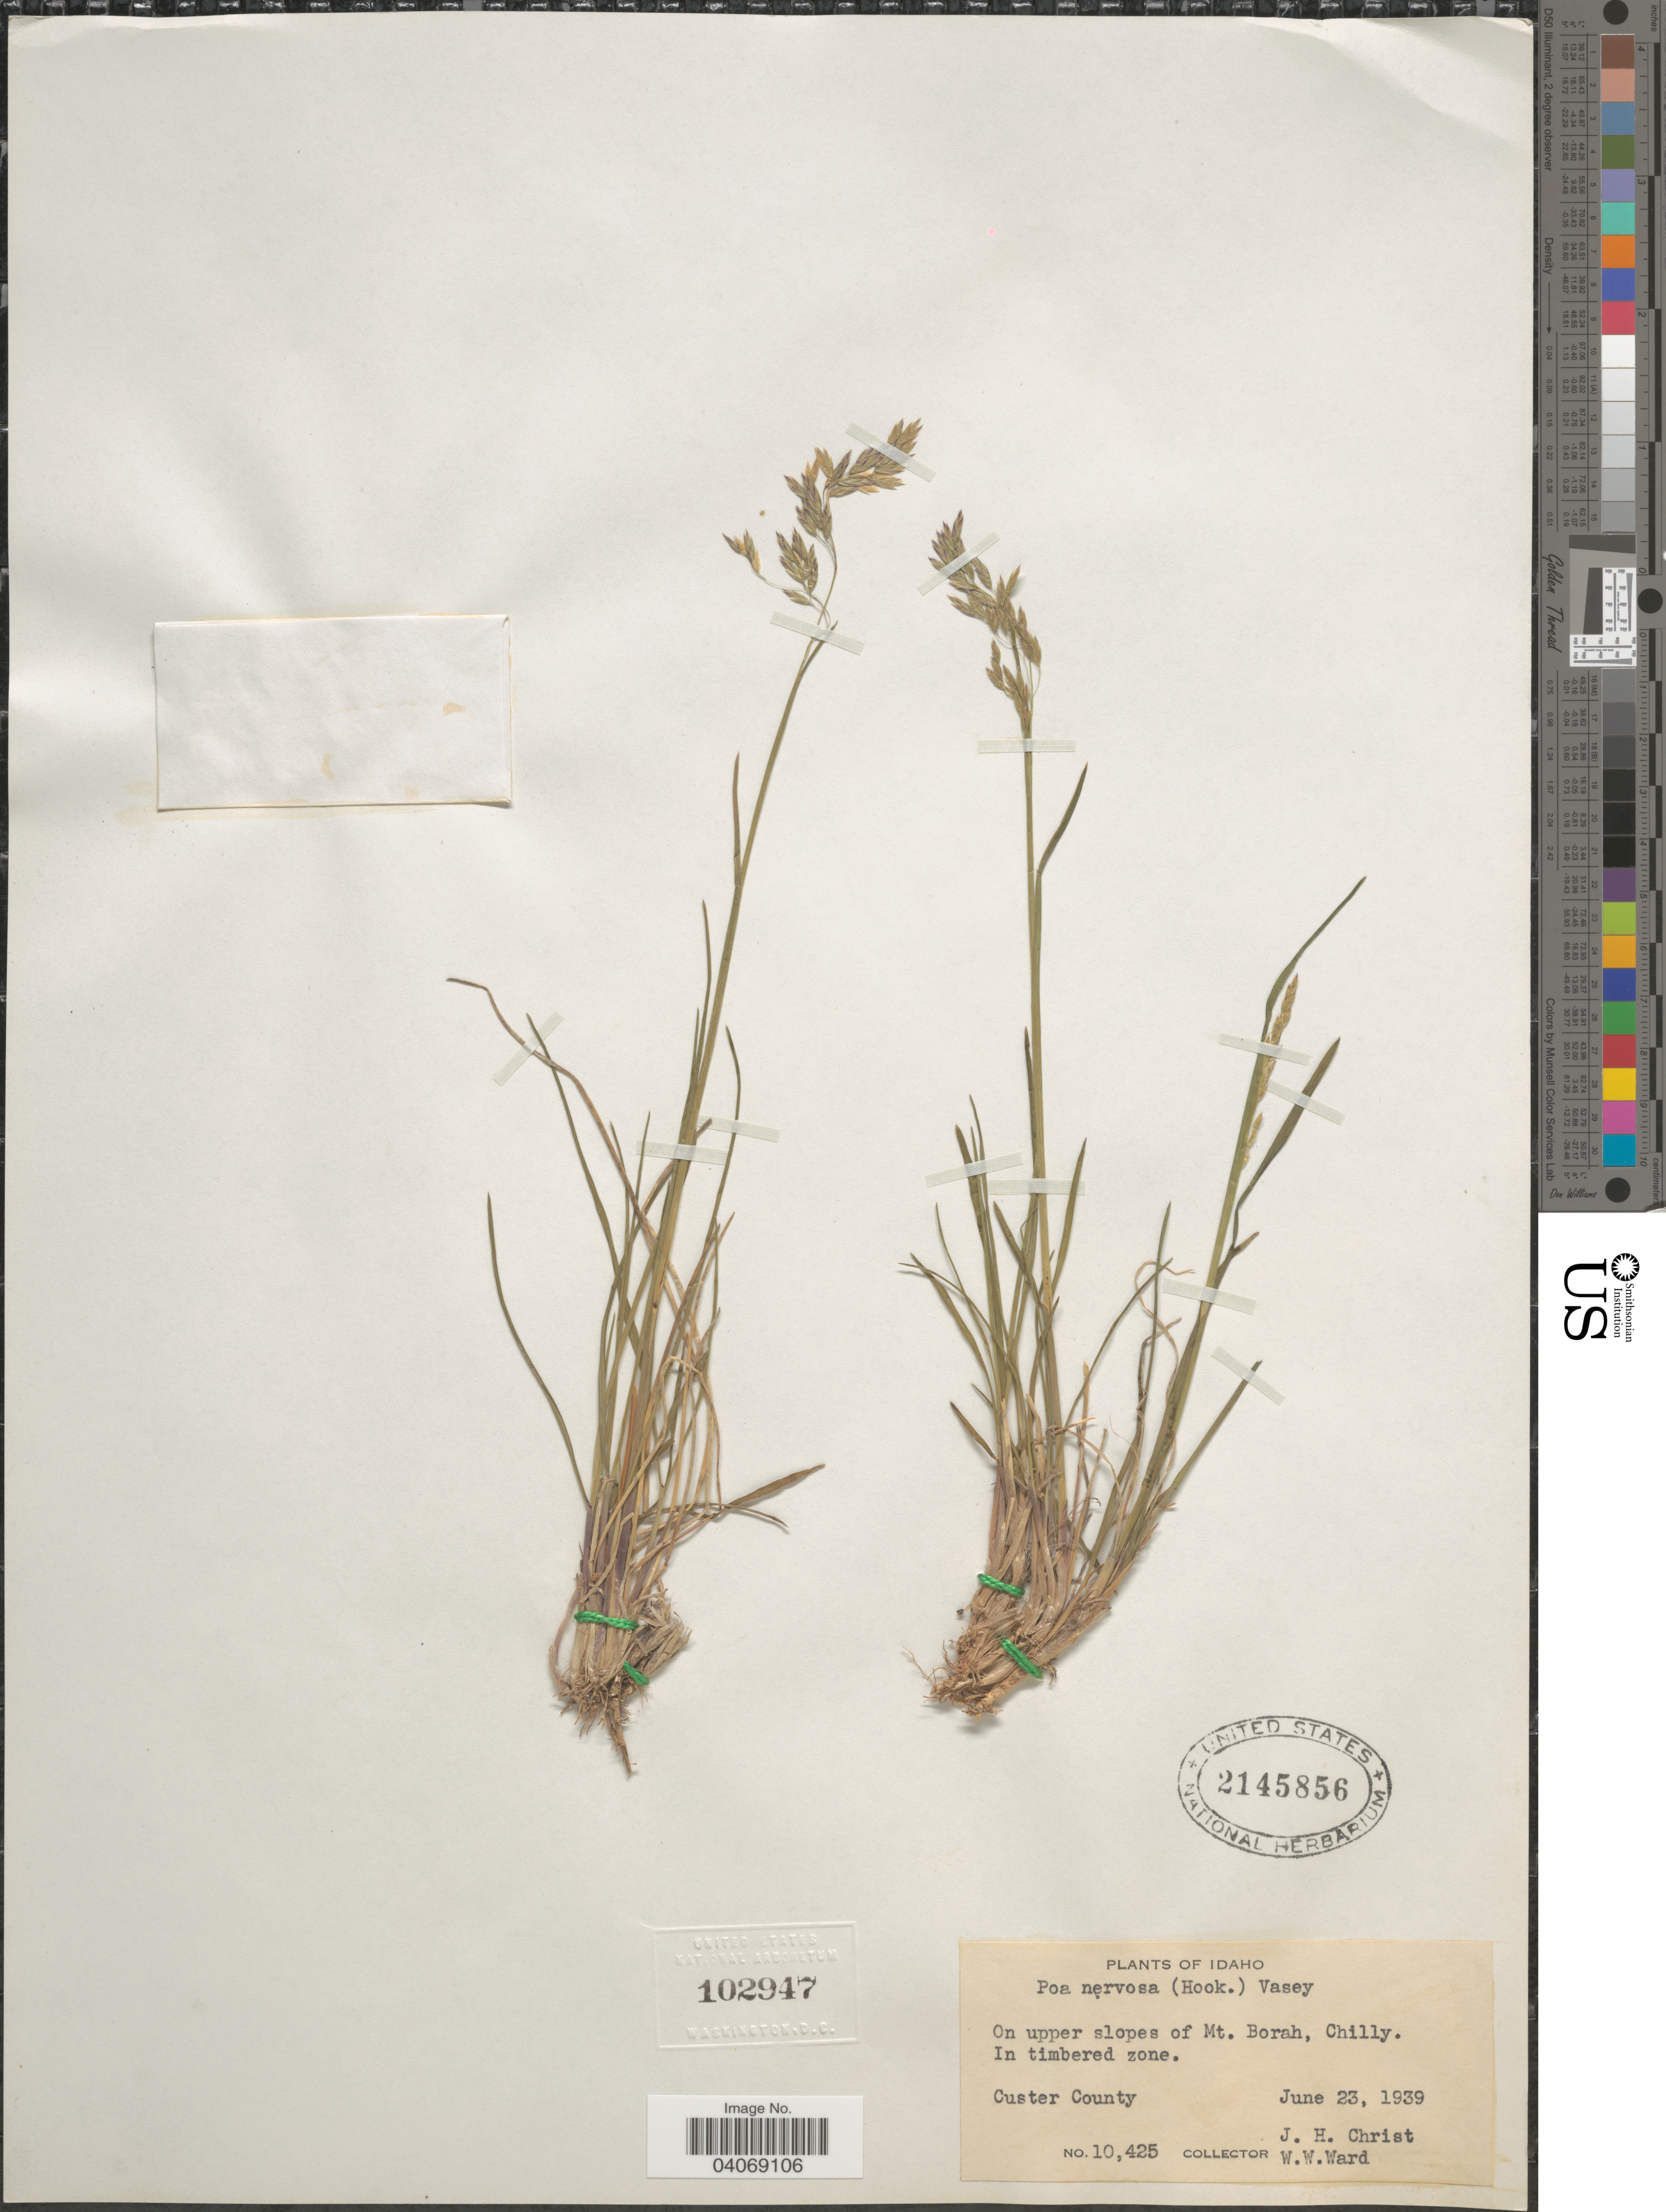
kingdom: Plantae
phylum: Tracheophyta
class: Liliopsida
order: Poales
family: Poaceae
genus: Poa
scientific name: Poa wheeleri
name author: Vasey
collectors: J. H. Christ & W. Ward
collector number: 10425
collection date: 1939-06-23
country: United States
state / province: Idaho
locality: On upper slopes of Mt. Borah, Chilly. In timbered zone. Custer County.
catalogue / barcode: US 2145856